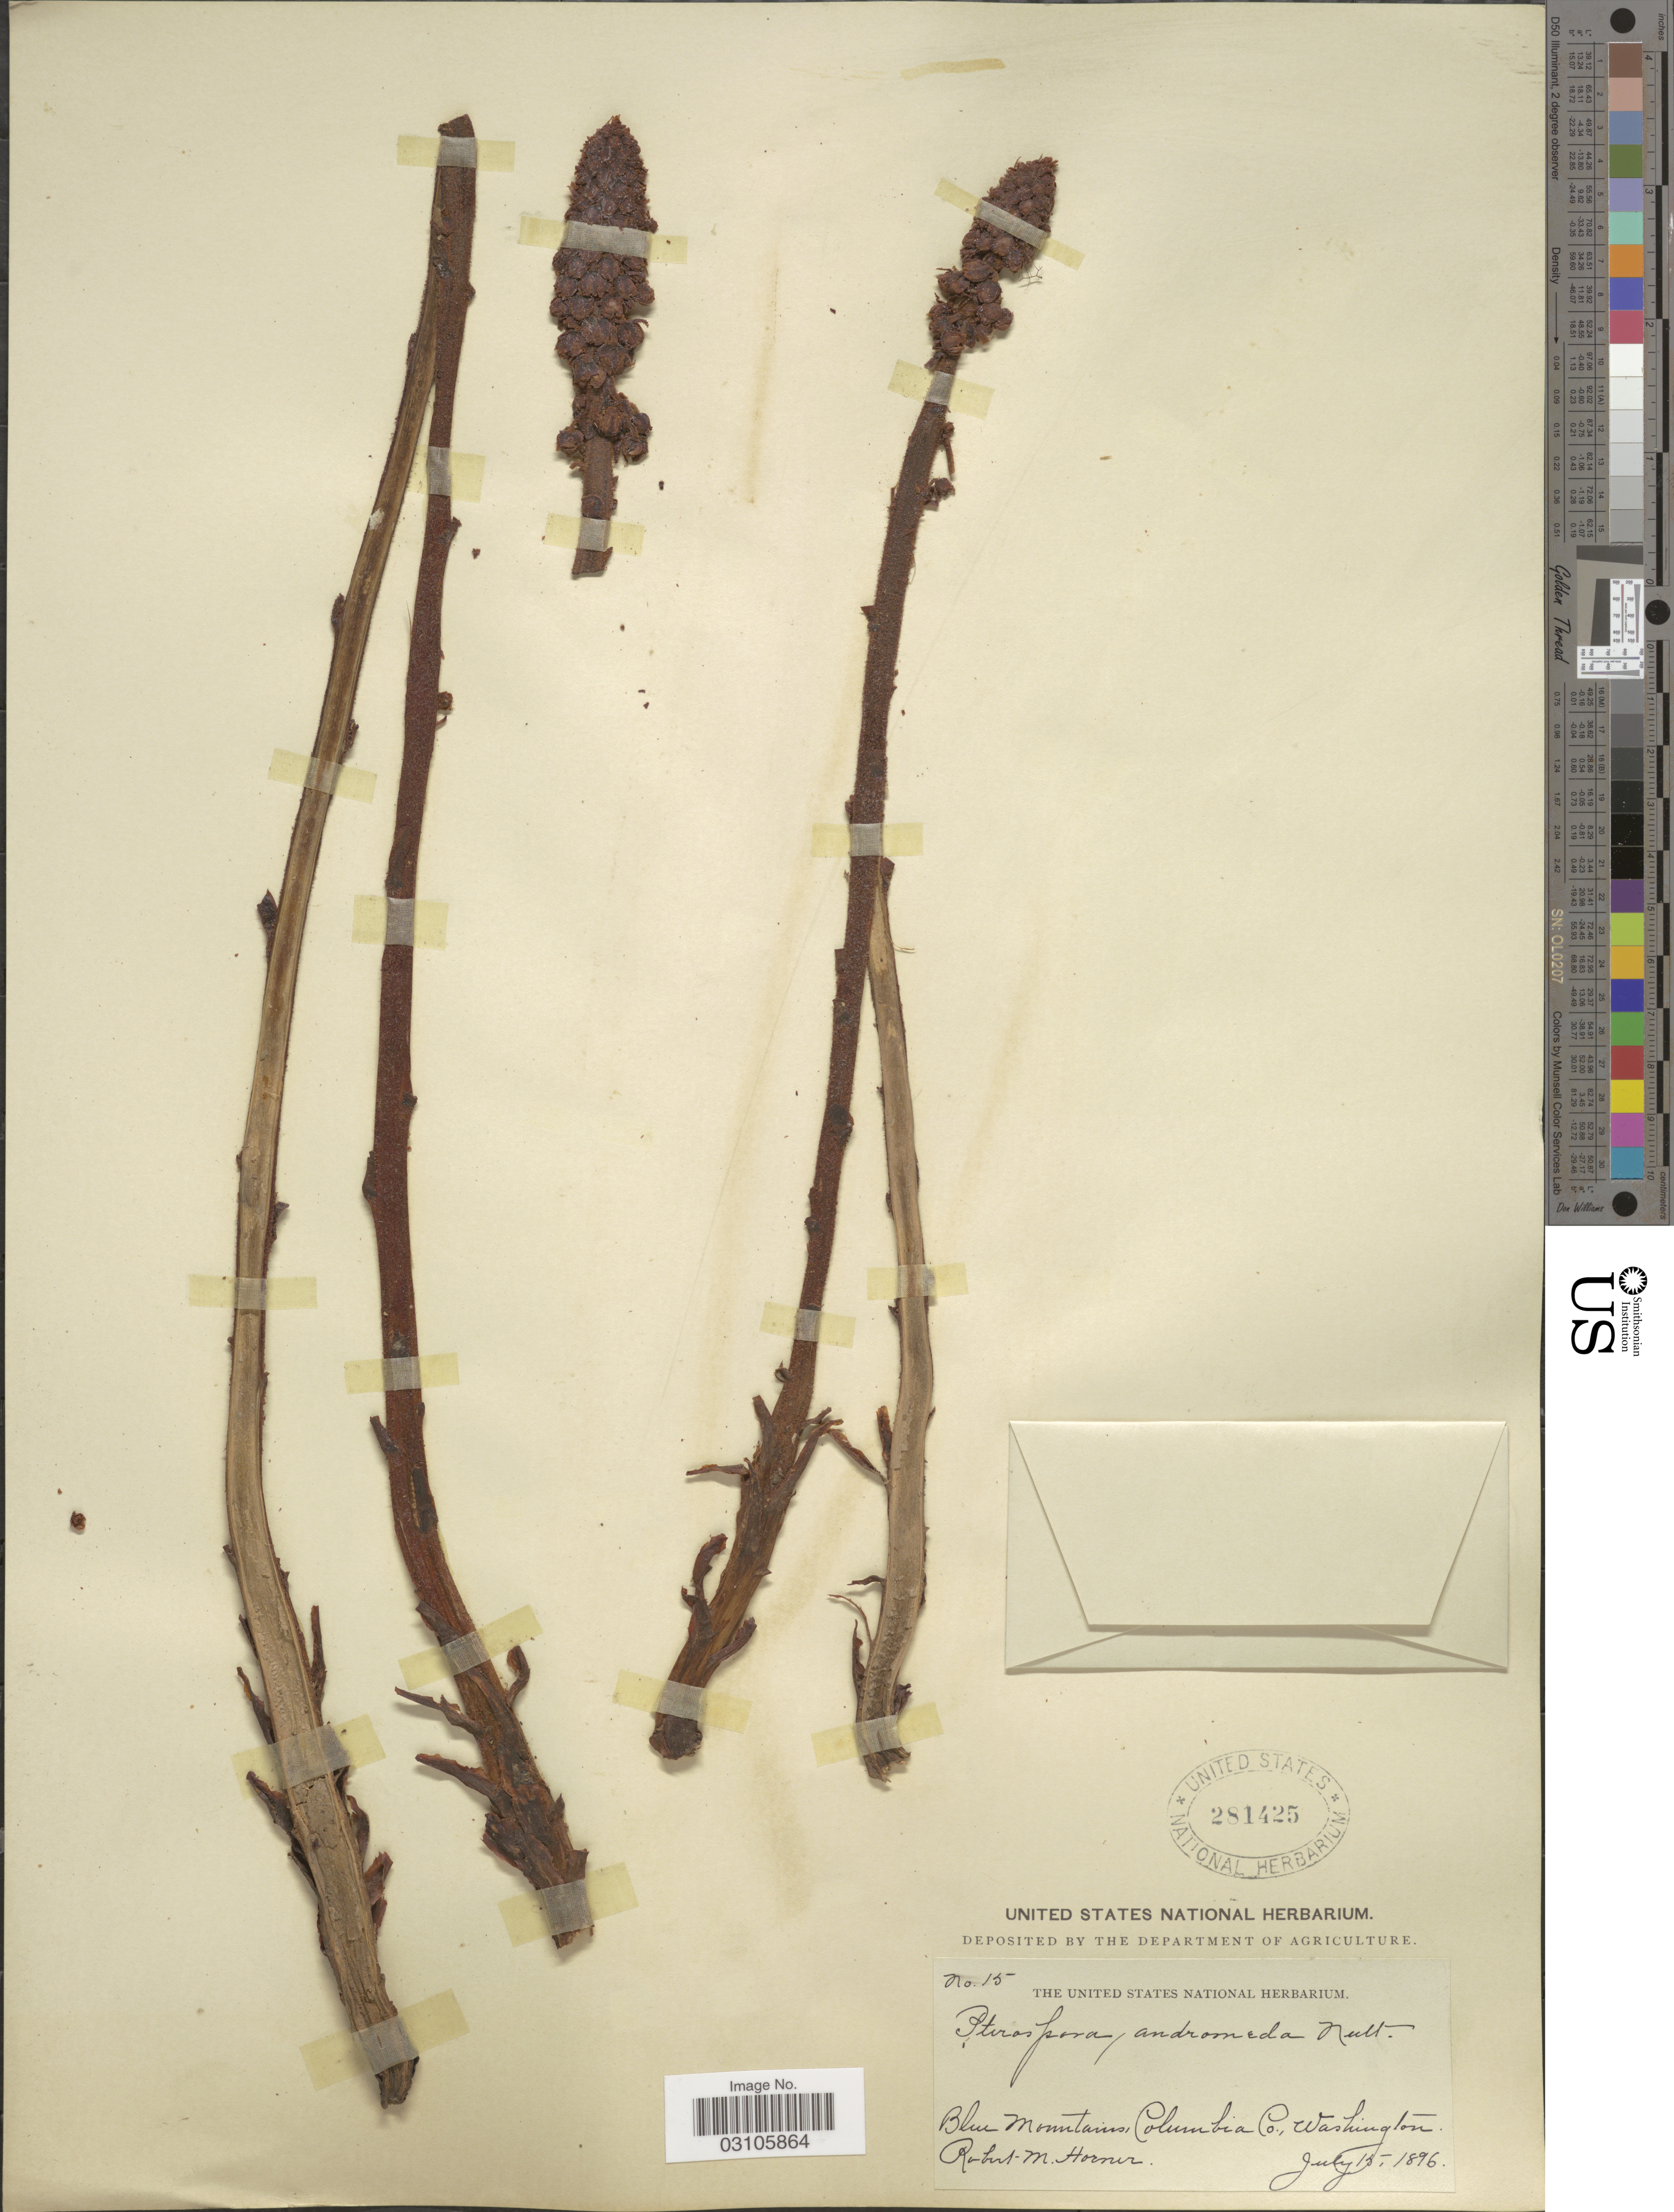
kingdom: Plantae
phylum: Tracheophyta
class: Magnoliopsida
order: Ericales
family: Ericaceae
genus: Pterospora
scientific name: Pterospora andromedea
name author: Nutt.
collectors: R. Horner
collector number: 15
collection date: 1896-07-15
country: United States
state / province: Washington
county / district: Columbia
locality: Blue Mountains, Columbia Co.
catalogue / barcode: US 281425